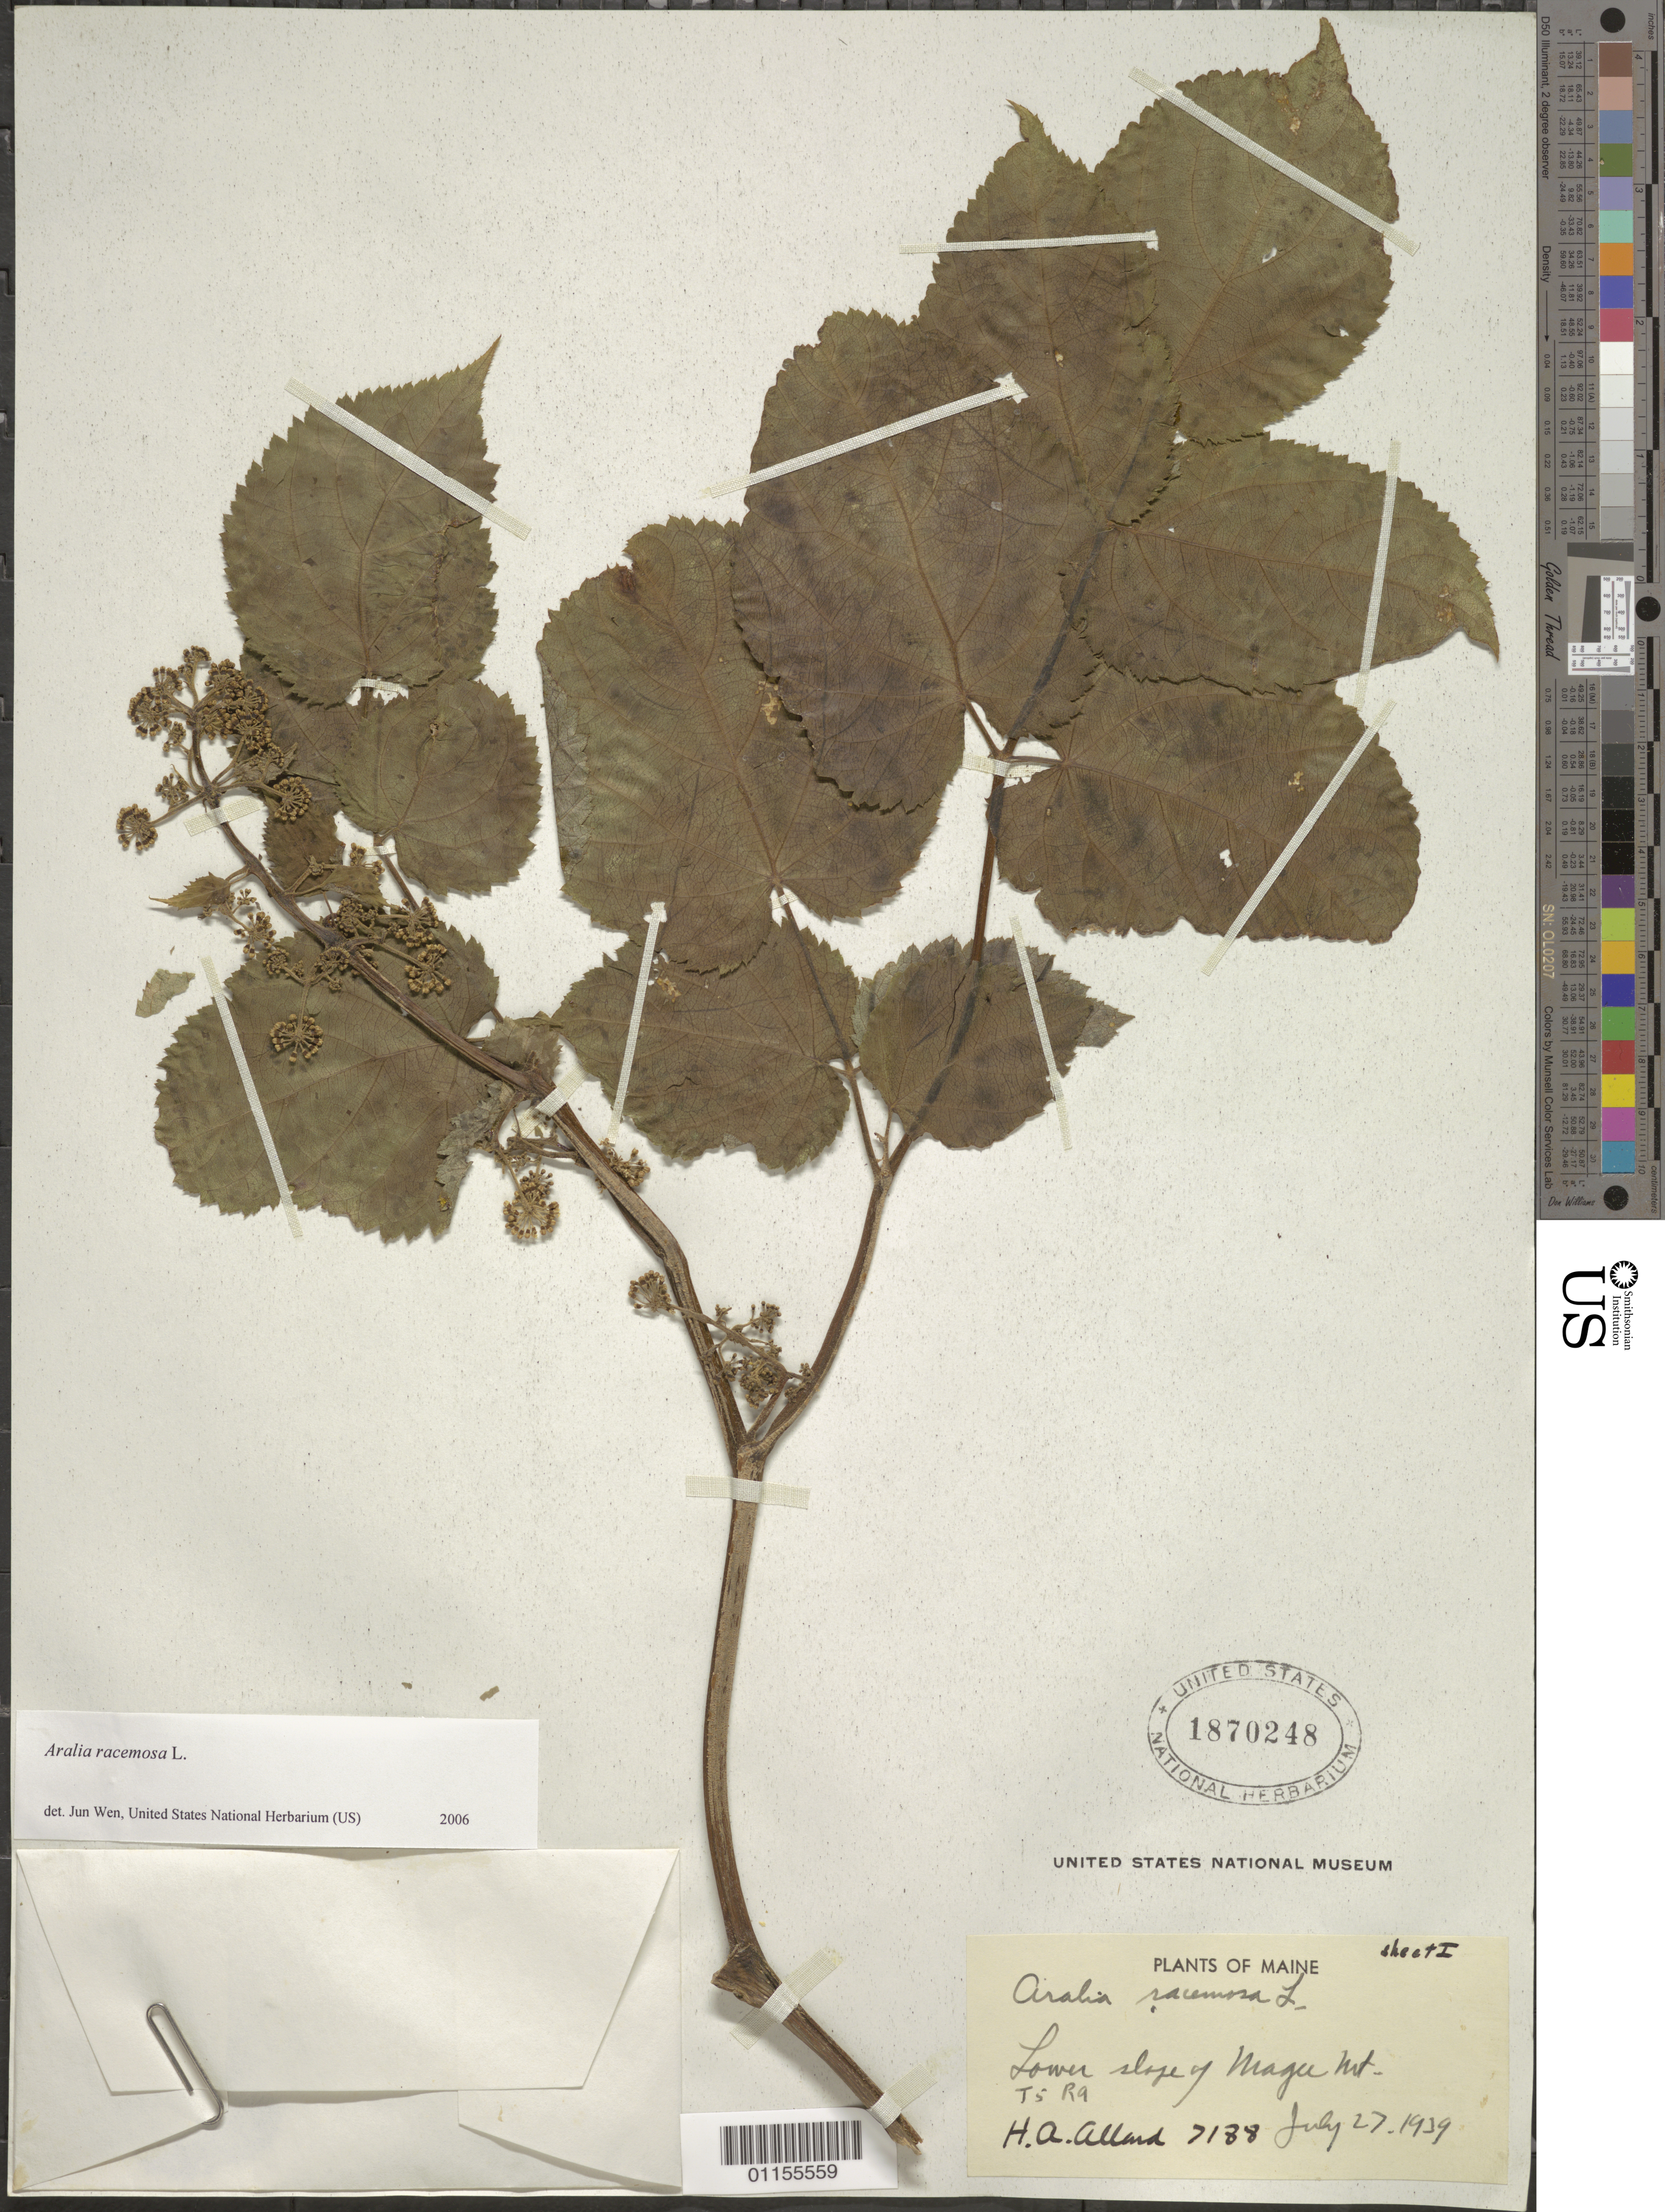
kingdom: Plantae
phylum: Tracheophyta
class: Magnoliopsida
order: Apiales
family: Araliaceae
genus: Aralia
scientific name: Aralia racemosa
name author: L.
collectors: H. A. Allard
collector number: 7188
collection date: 1939-07-27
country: United States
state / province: Maine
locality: Magu Mt.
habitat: Lower slope of mountan.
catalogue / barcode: US 1870248